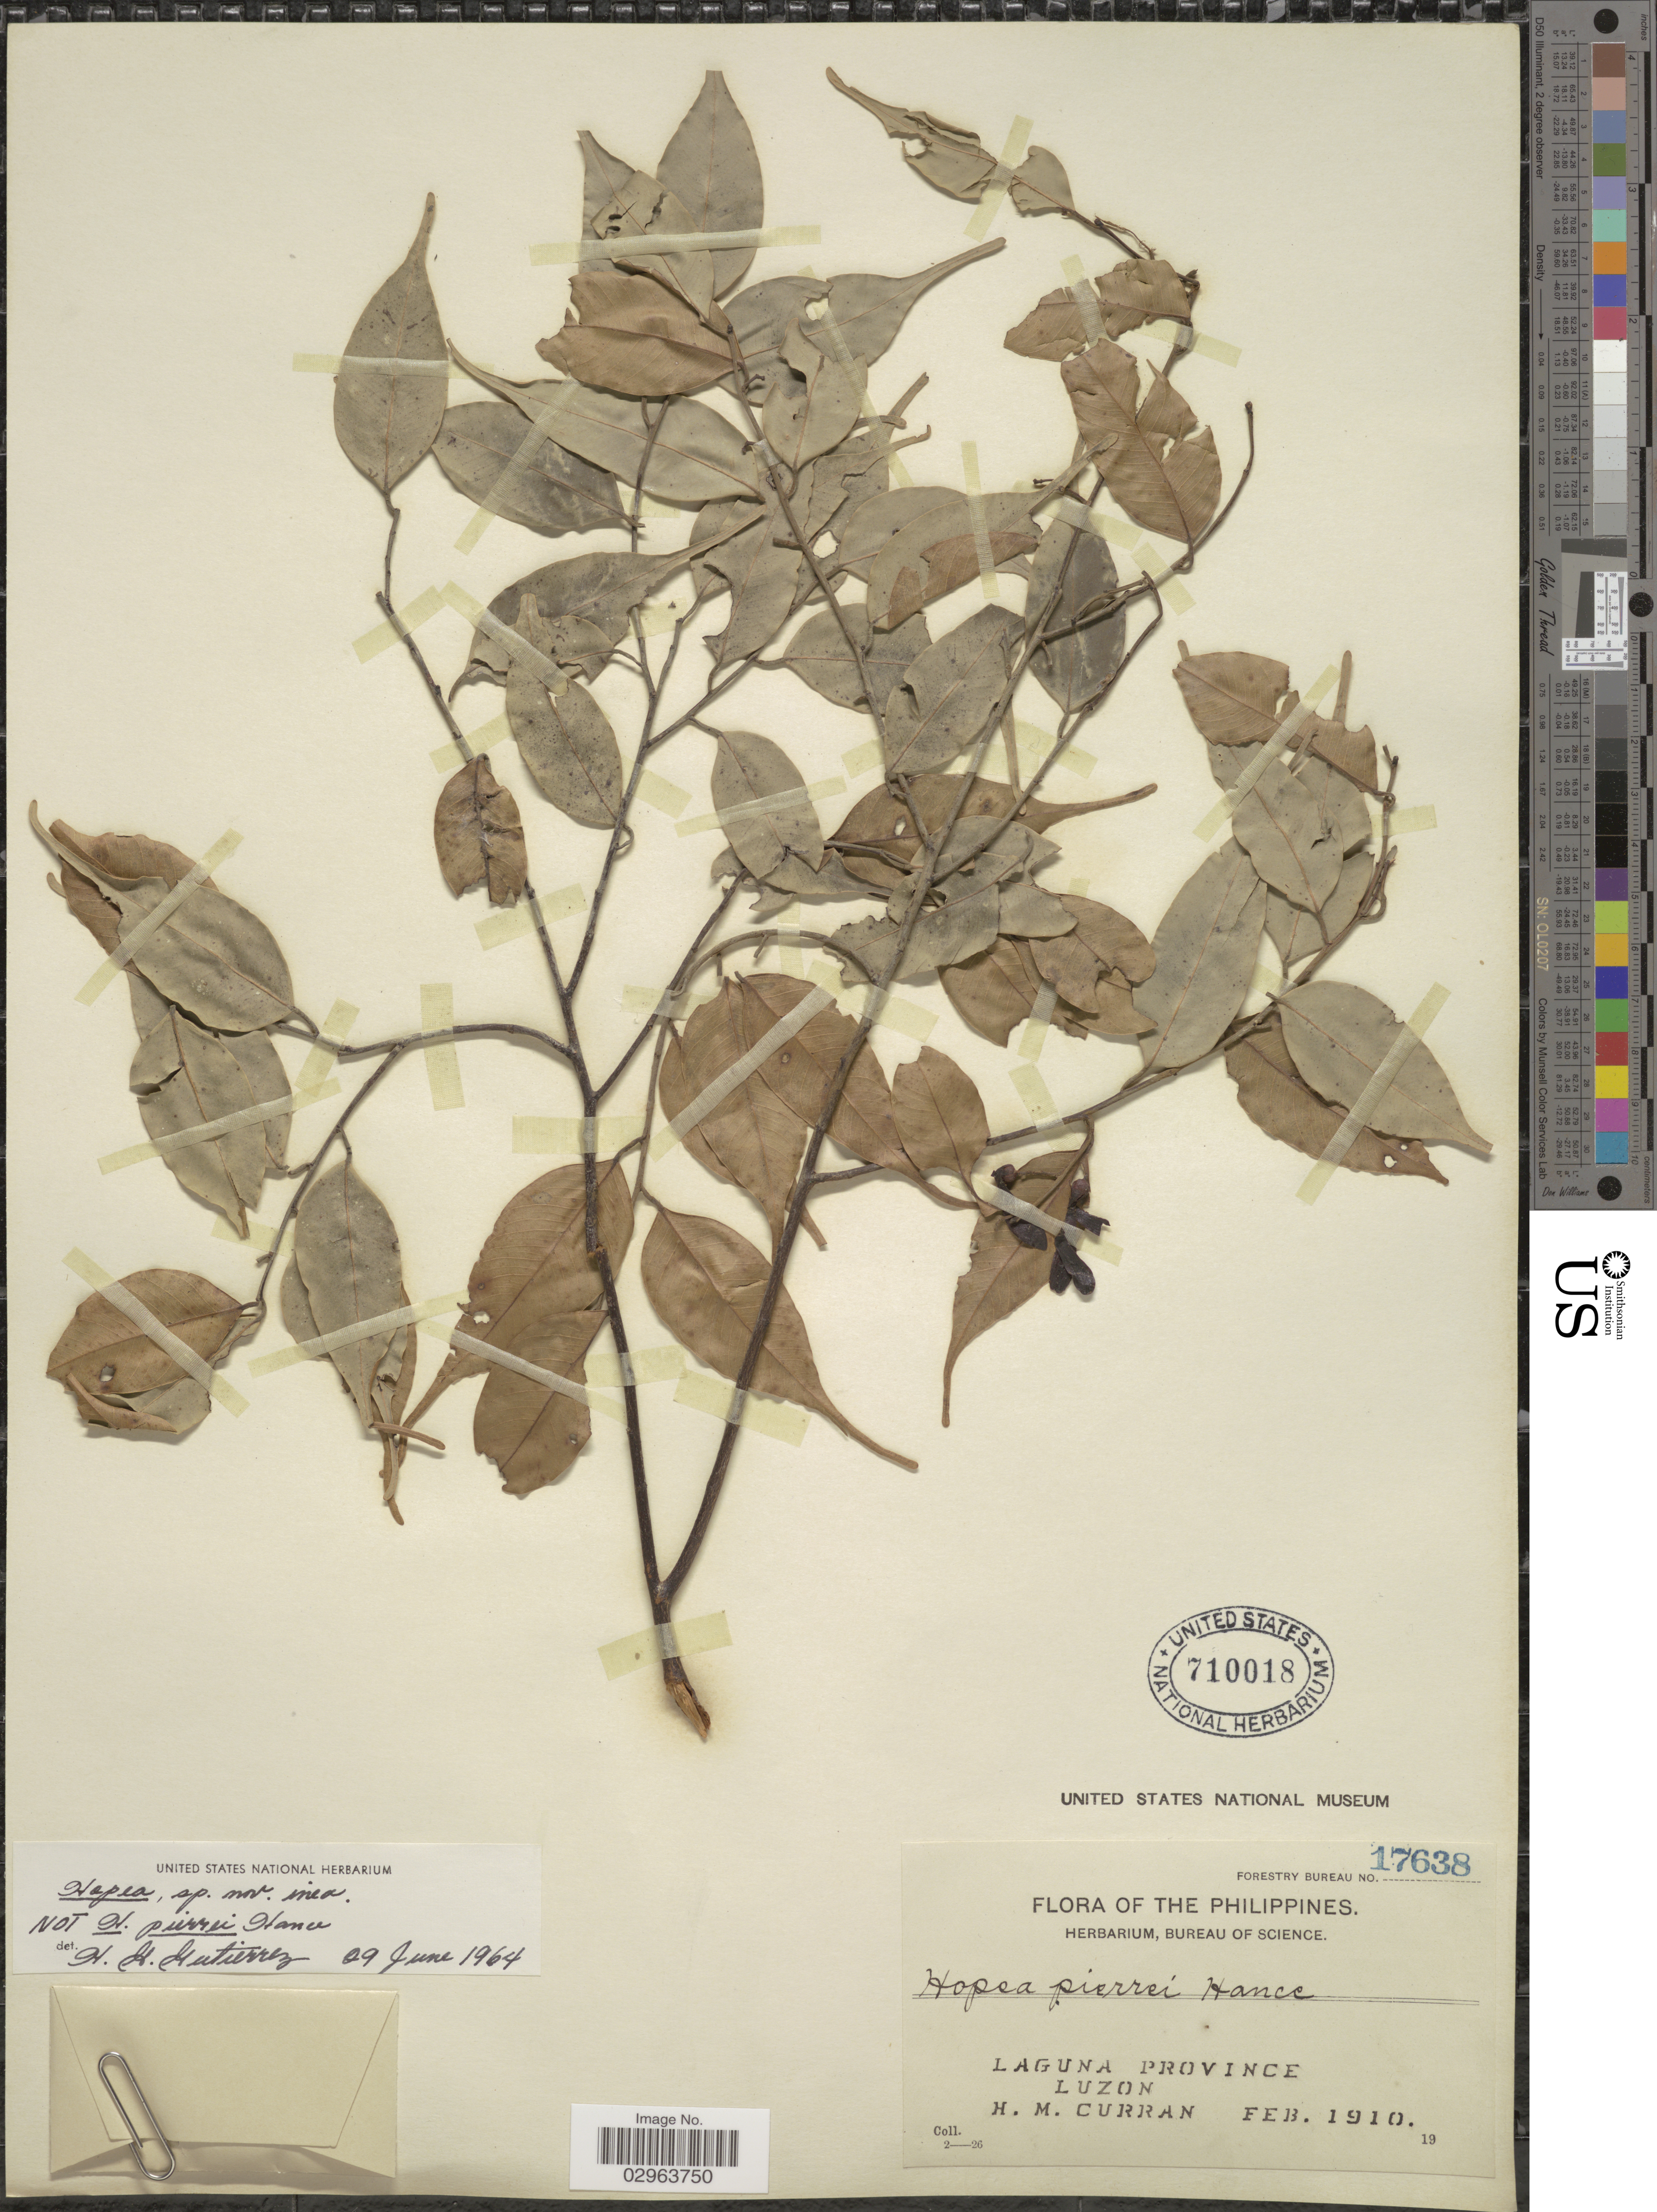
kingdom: Plantae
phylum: Tracheophyta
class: Magnoliopsida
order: Malvales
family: Dipterocarpaceae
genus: Hopea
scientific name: Hopea pierrei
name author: Hance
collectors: H. M. Curran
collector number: Forestry Bureau 17638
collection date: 1910-02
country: Philippines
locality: Laguna Province Luzon.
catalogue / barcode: US 710018